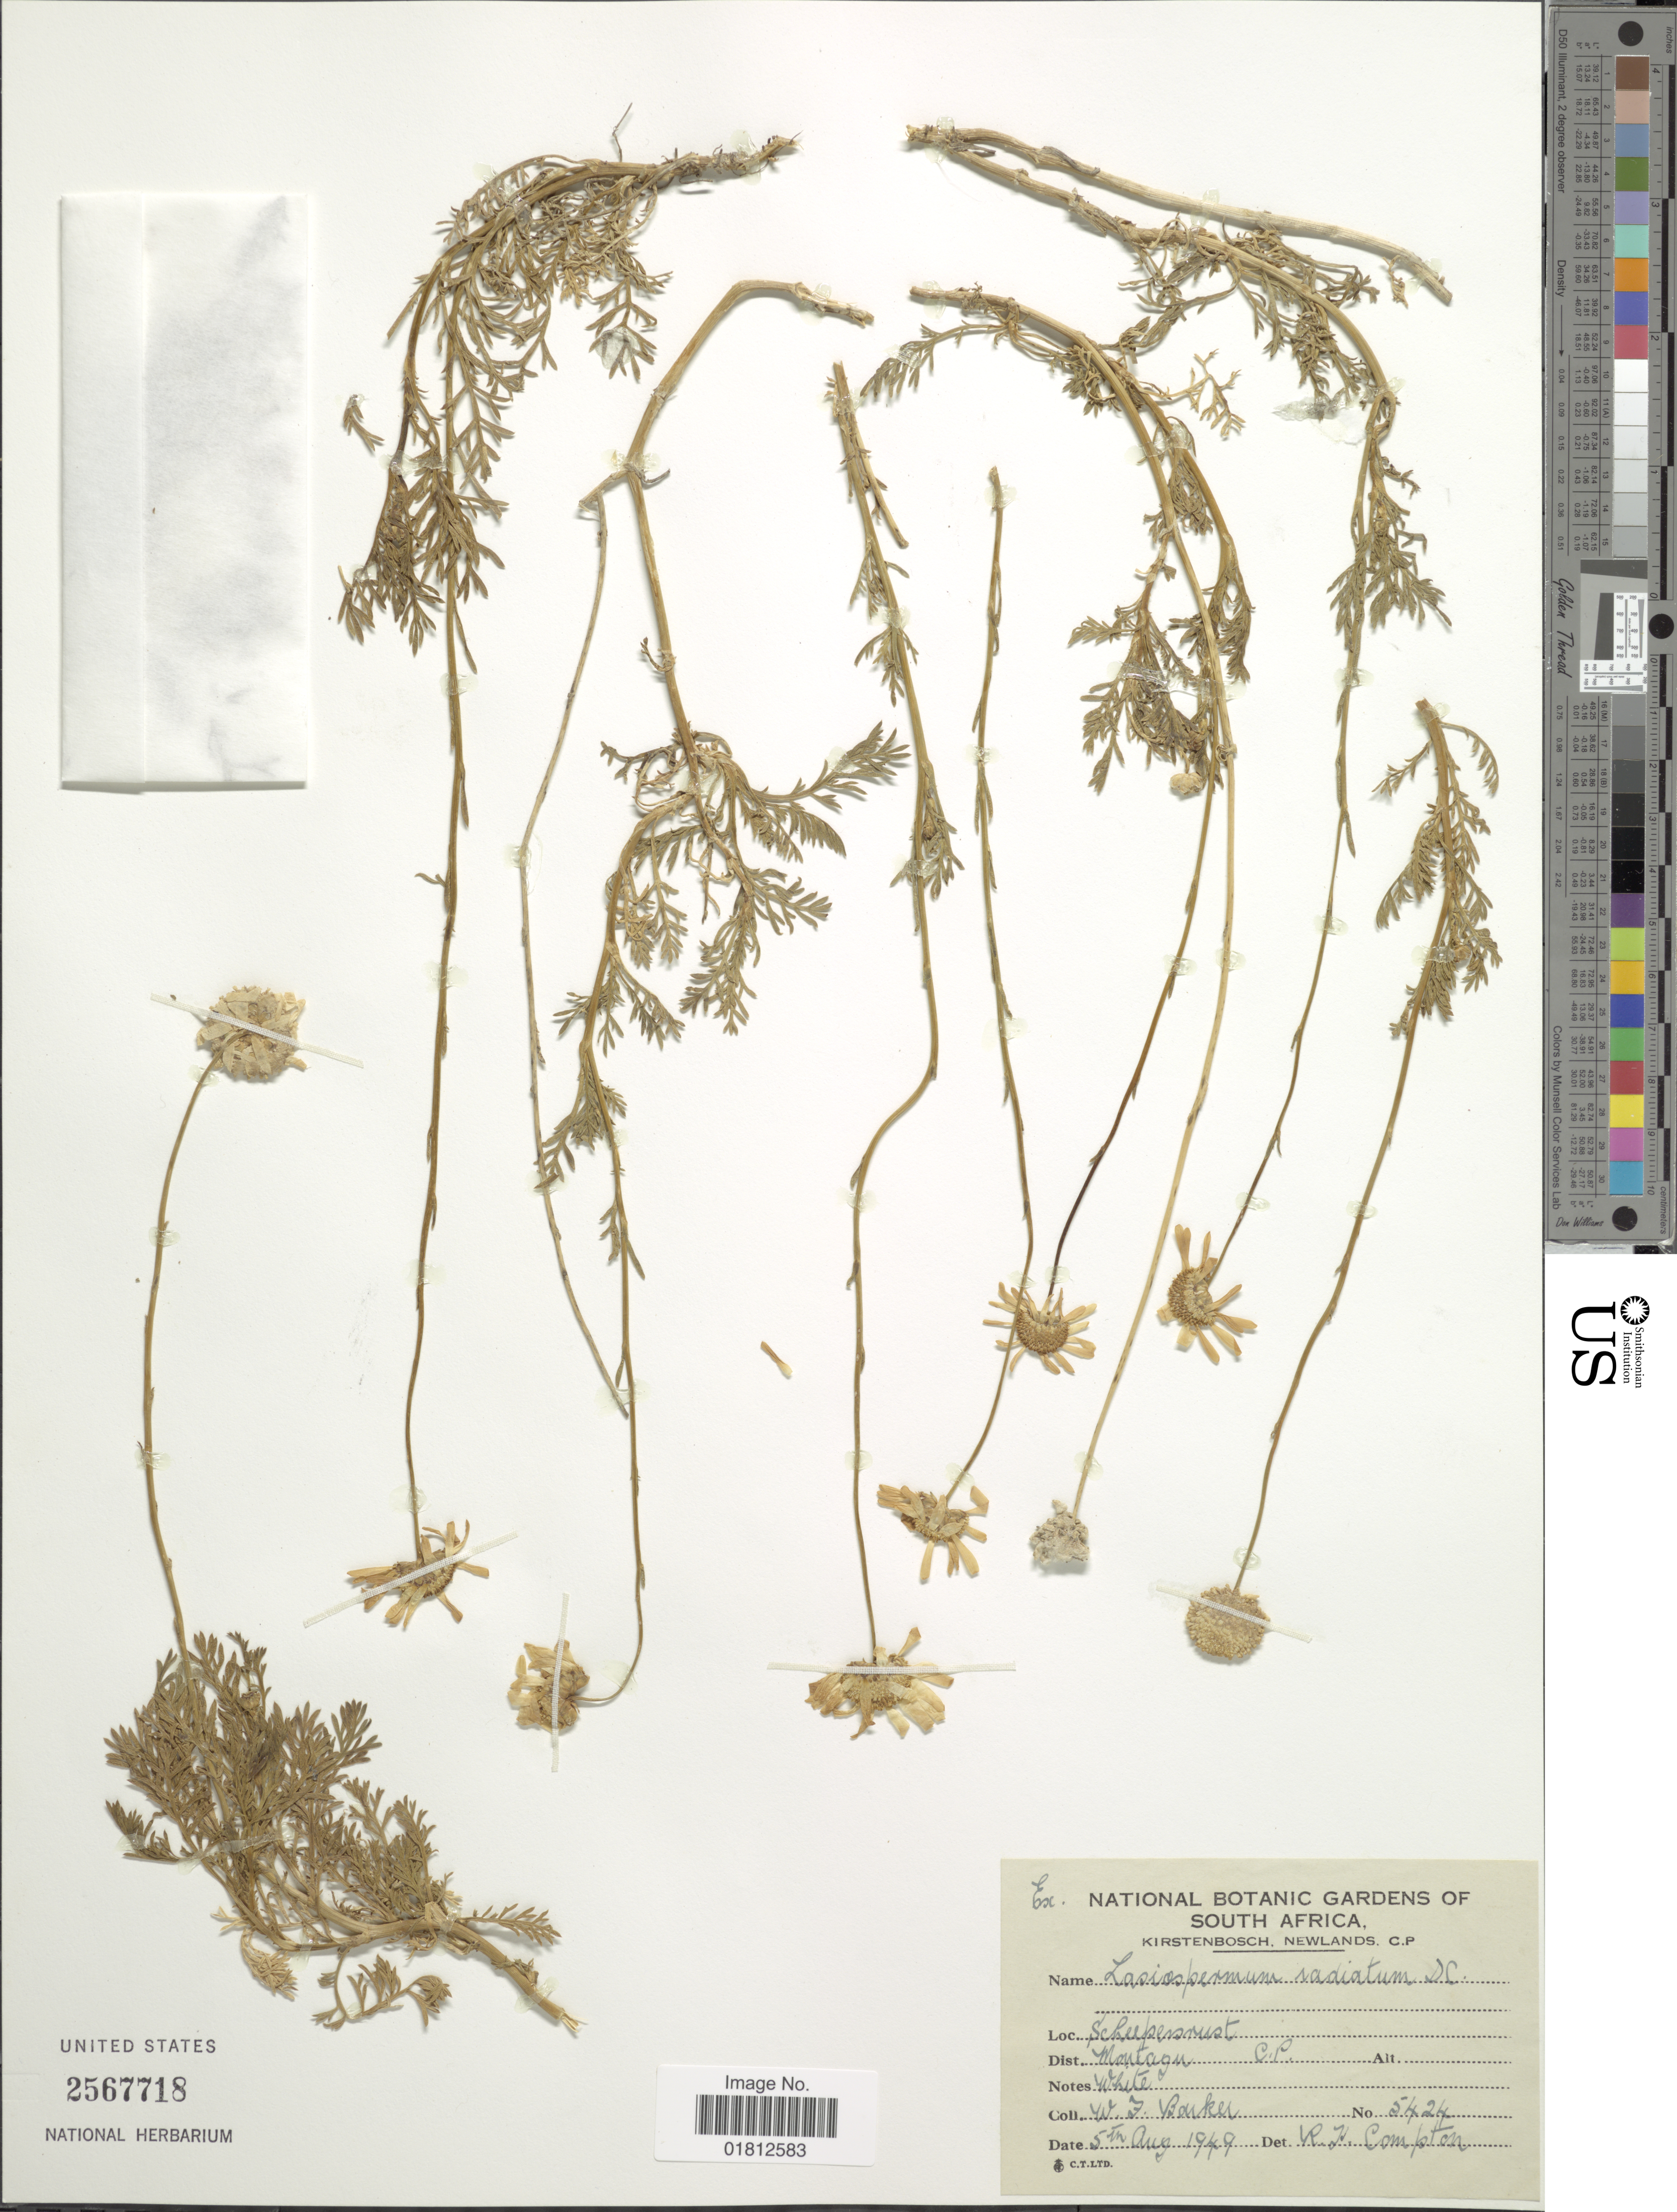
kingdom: Plantae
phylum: Tracheophyta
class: Magnoliopsida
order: Asterales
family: Asteraceae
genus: Lasiospermum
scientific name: Lasiospermum radiatum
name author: DC.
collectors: W. F. Barker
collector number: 5424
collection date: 1949-08-05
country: South Africa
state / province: Western Cape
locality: Scheepersmast, Dist. Montagu, C. P.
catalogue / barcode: US 2567718